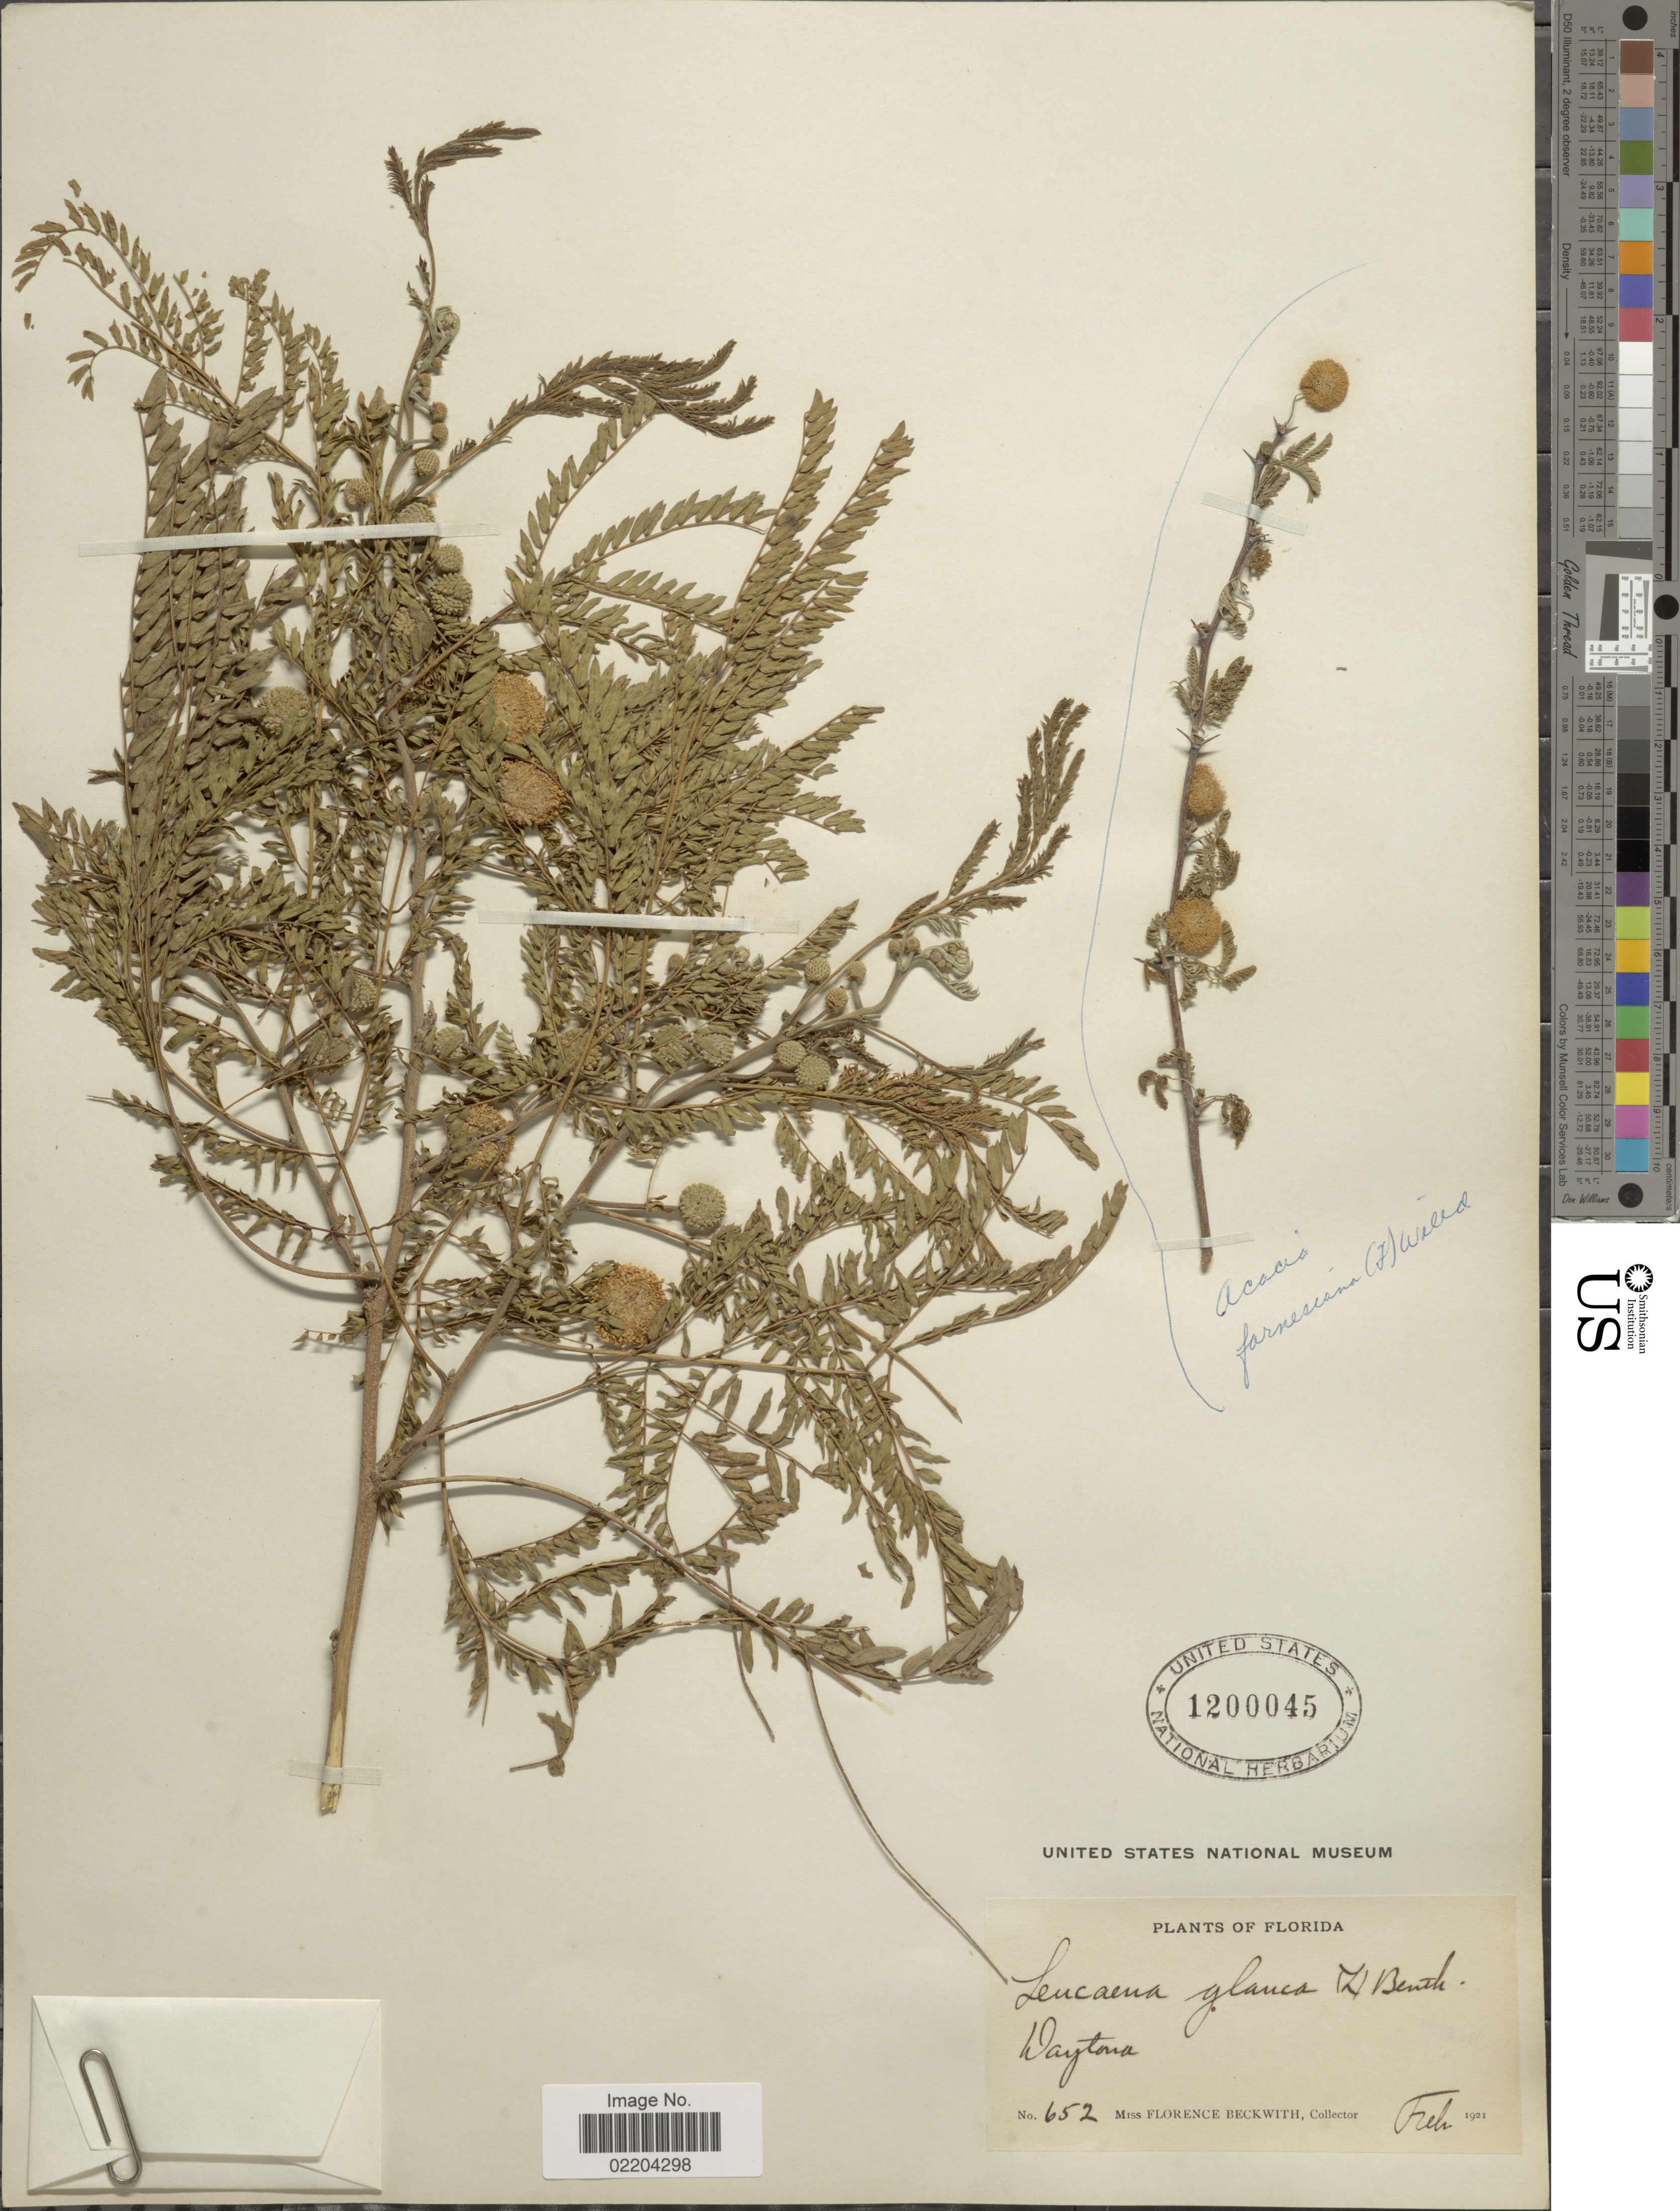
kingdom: Plantae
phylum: Tracheophyta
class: Magnoliopsida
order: Fabales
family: Fabaceae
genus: Leucaena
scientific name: Leucaena glauca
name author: (L.) Benth.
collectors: F. Beckwith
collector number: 652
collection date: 1921-02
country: United States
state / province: Florida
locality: Daytona, Florida.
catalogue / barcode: US 1200045